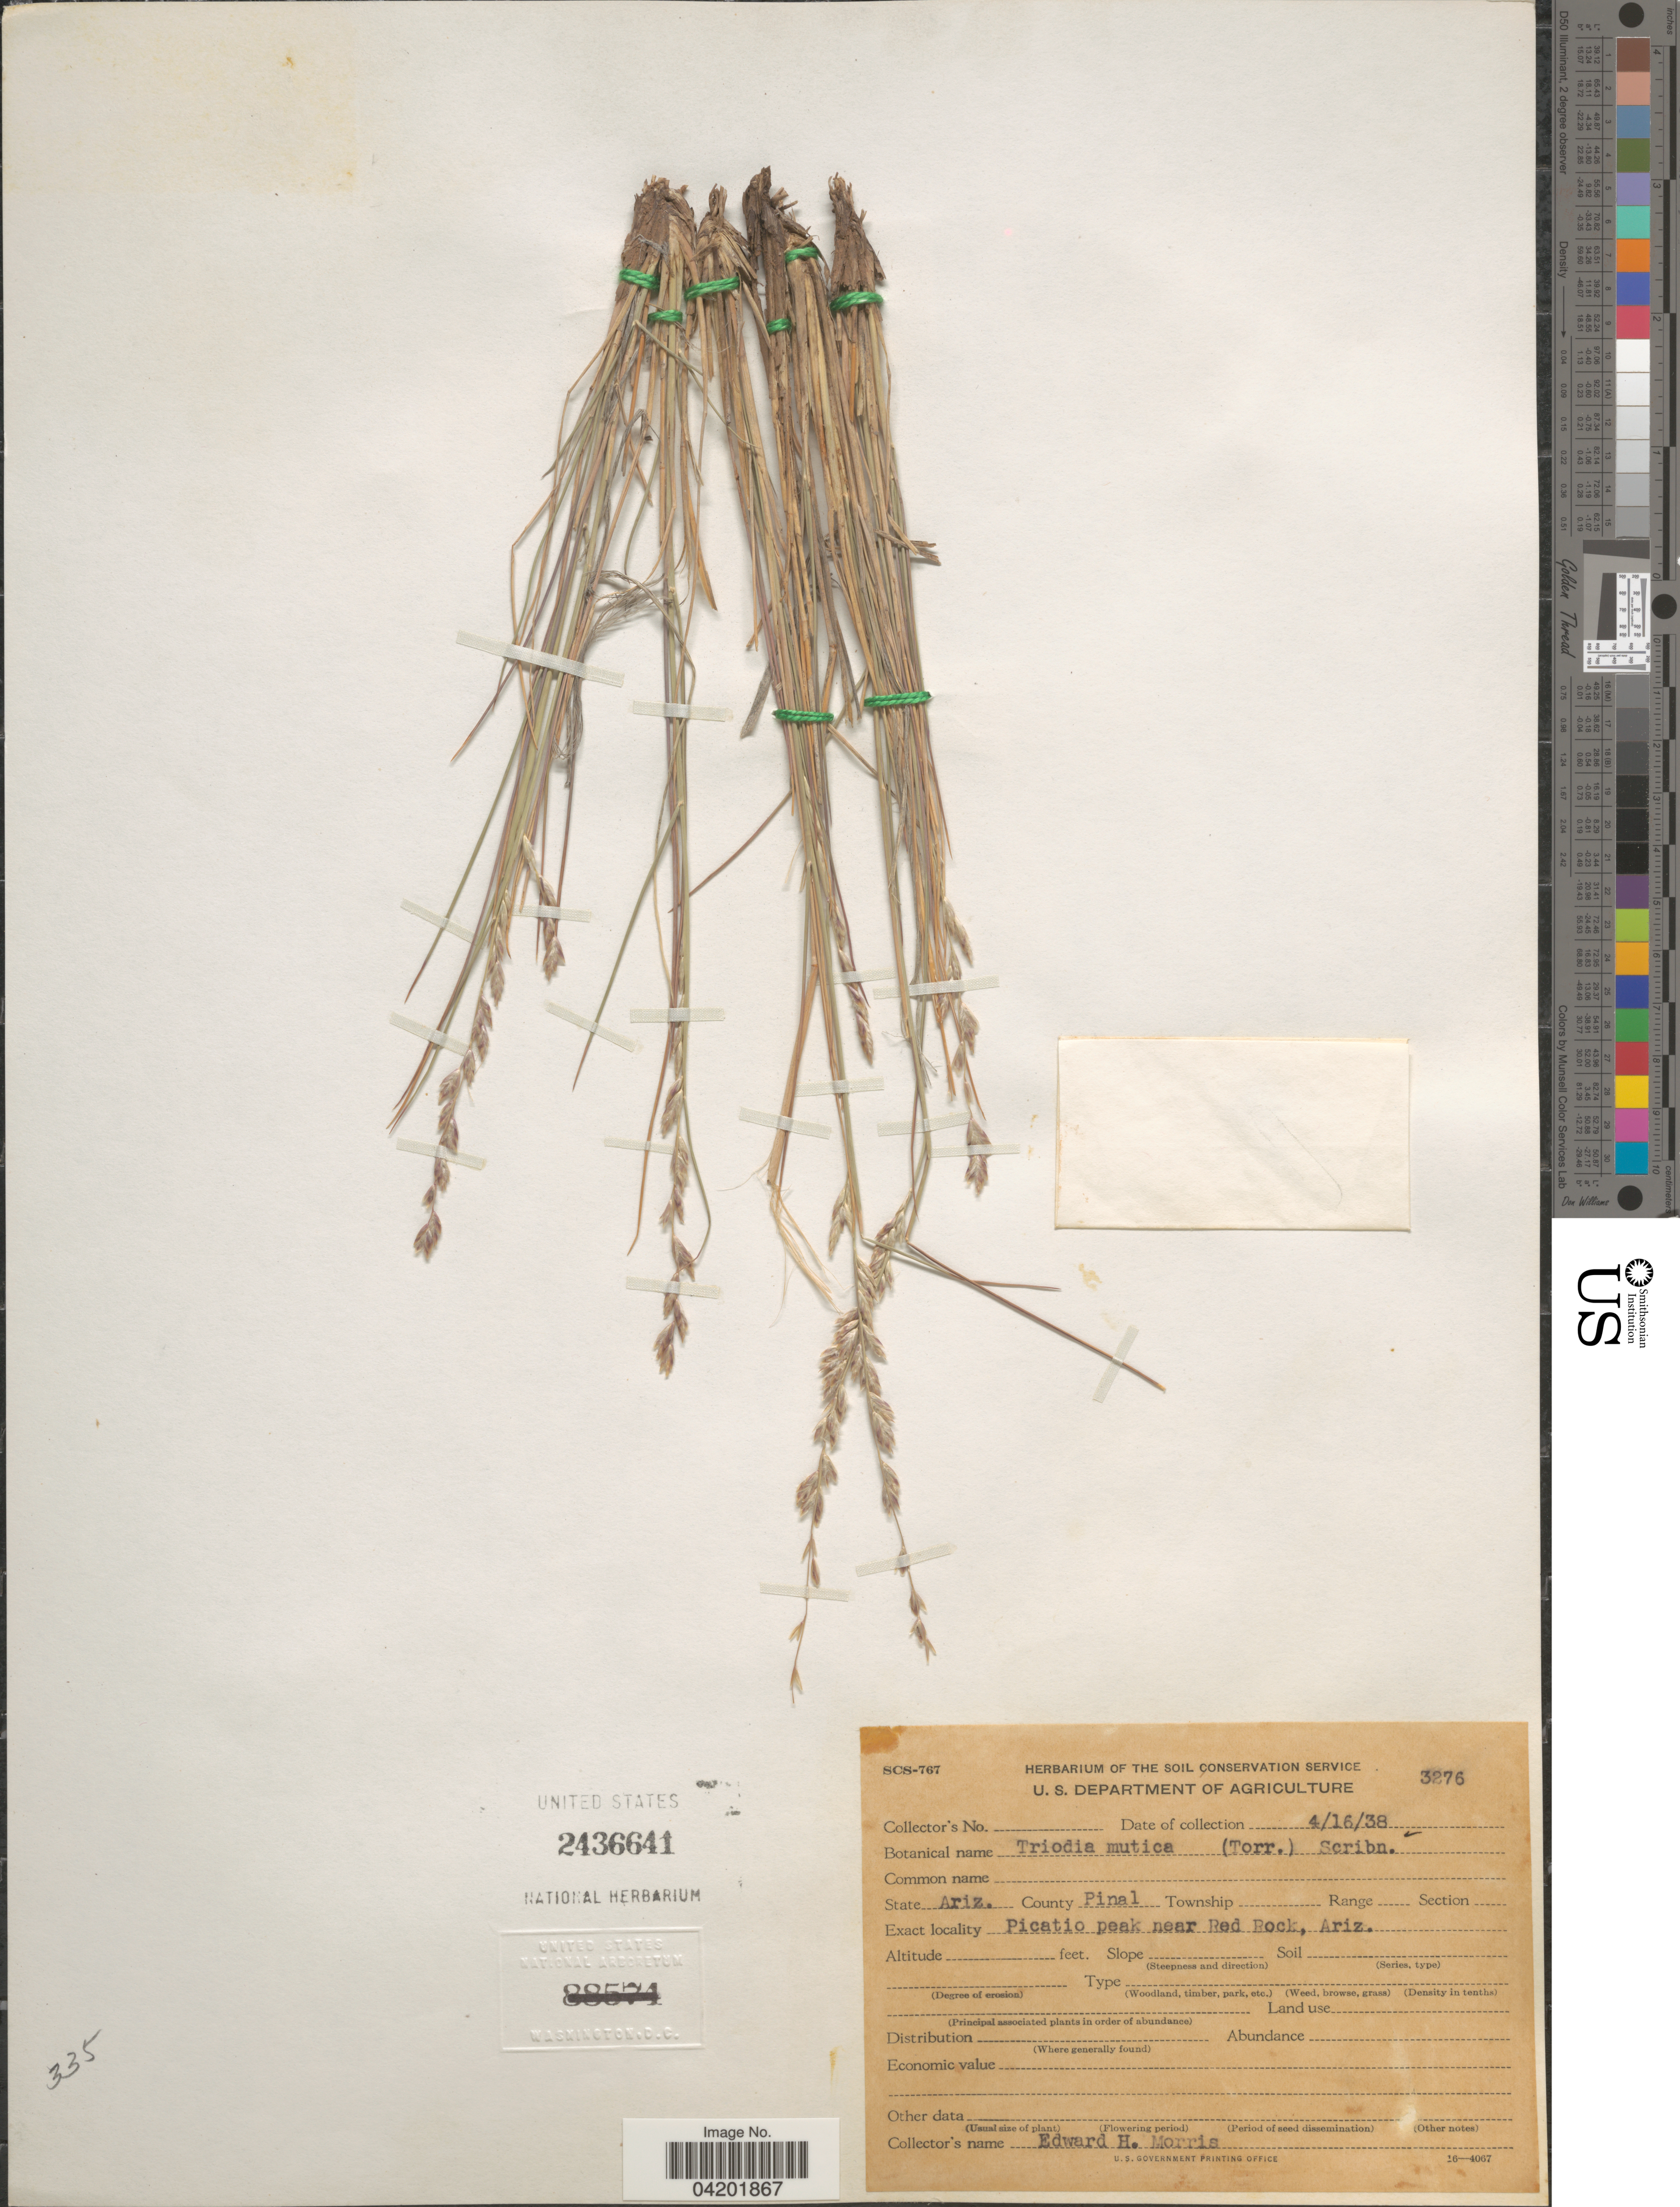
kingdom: Plantae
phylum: Tracheophyta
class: Liliopsida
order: Poales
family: Poaceae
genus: Tridentopsis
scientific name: Tridentopsis mutica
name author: (Torr.) P.M. Peterson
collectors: E. Morris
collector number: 3276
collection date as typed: Transcribed d/m/y: 16/4/38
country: United States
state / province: Arizona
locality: County Pinal. Picatio peak near Red Rock.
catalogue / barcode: US 2436641